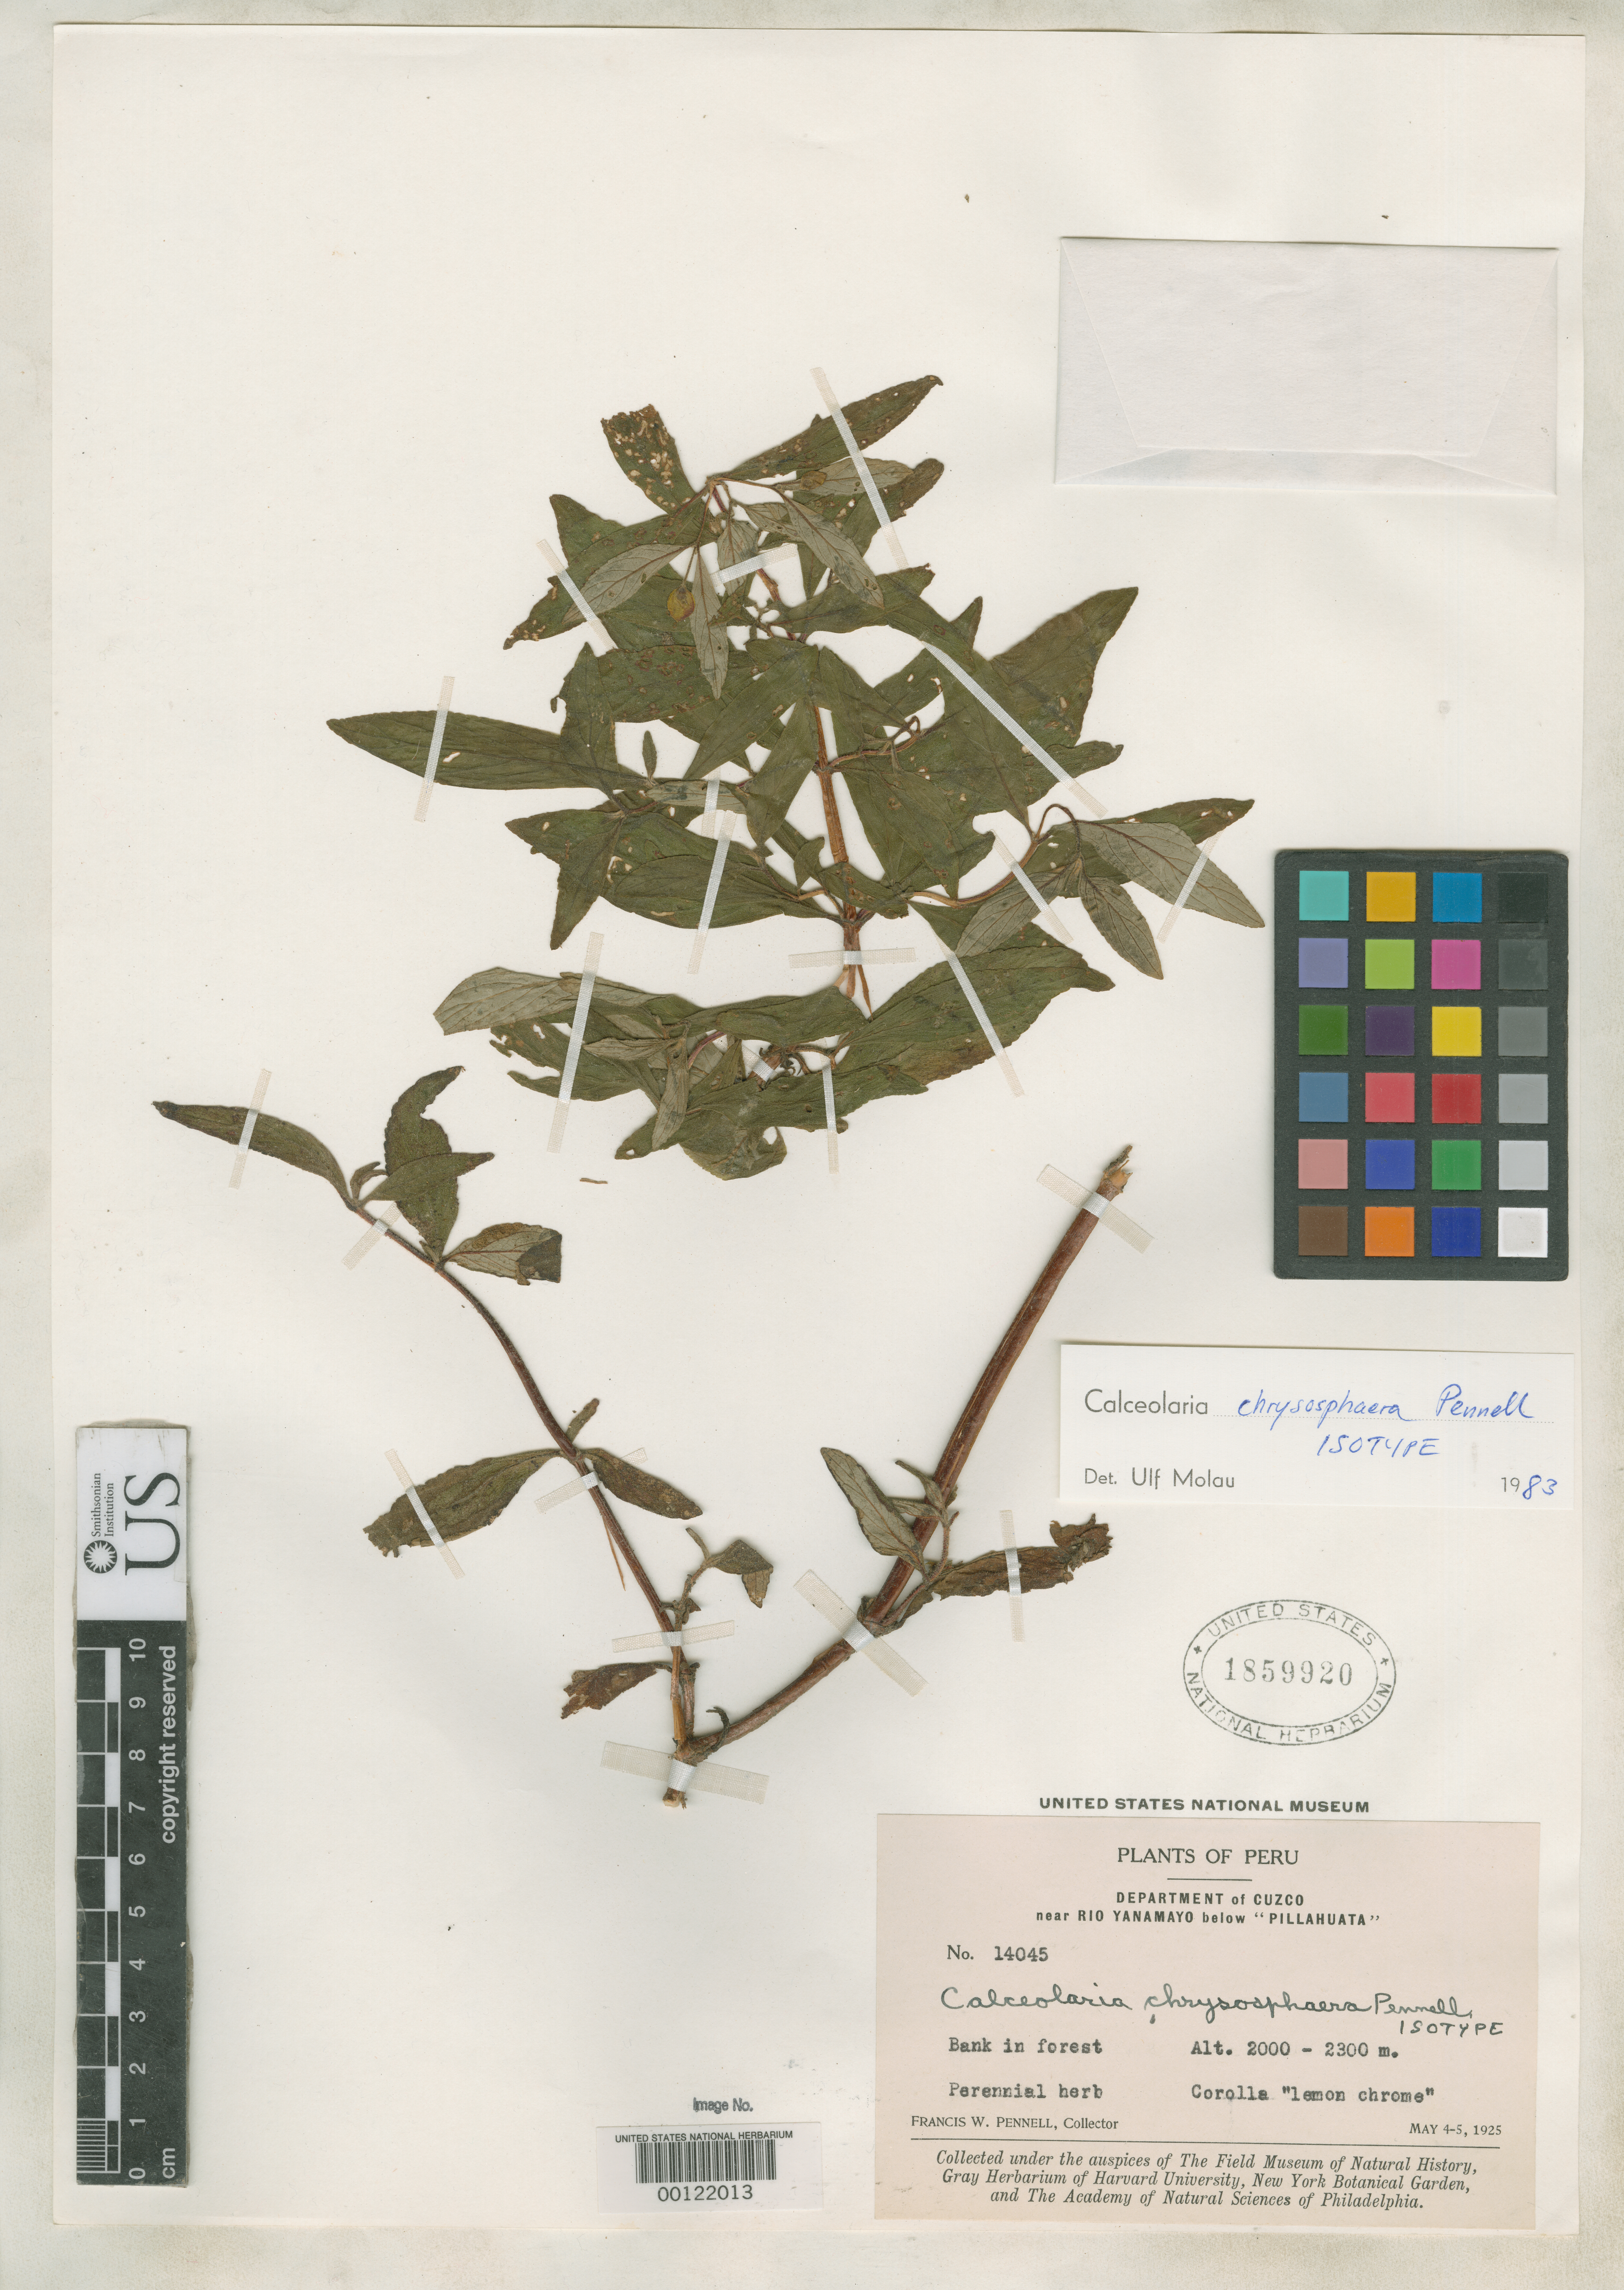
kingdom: Plantae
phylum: Tracheophyta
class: Magnoliopsida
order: Lamiales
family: Calceolariaceae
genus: Calceolaria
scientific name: Calceolaria chrysosphaera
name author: Pennell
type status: Isotype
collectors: F. W. Pennell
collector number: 14045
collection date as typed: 04 May 1925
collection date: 1925-05-04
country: Peru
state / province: Cusco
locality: Río Yanamayo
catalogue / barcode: US 1859920